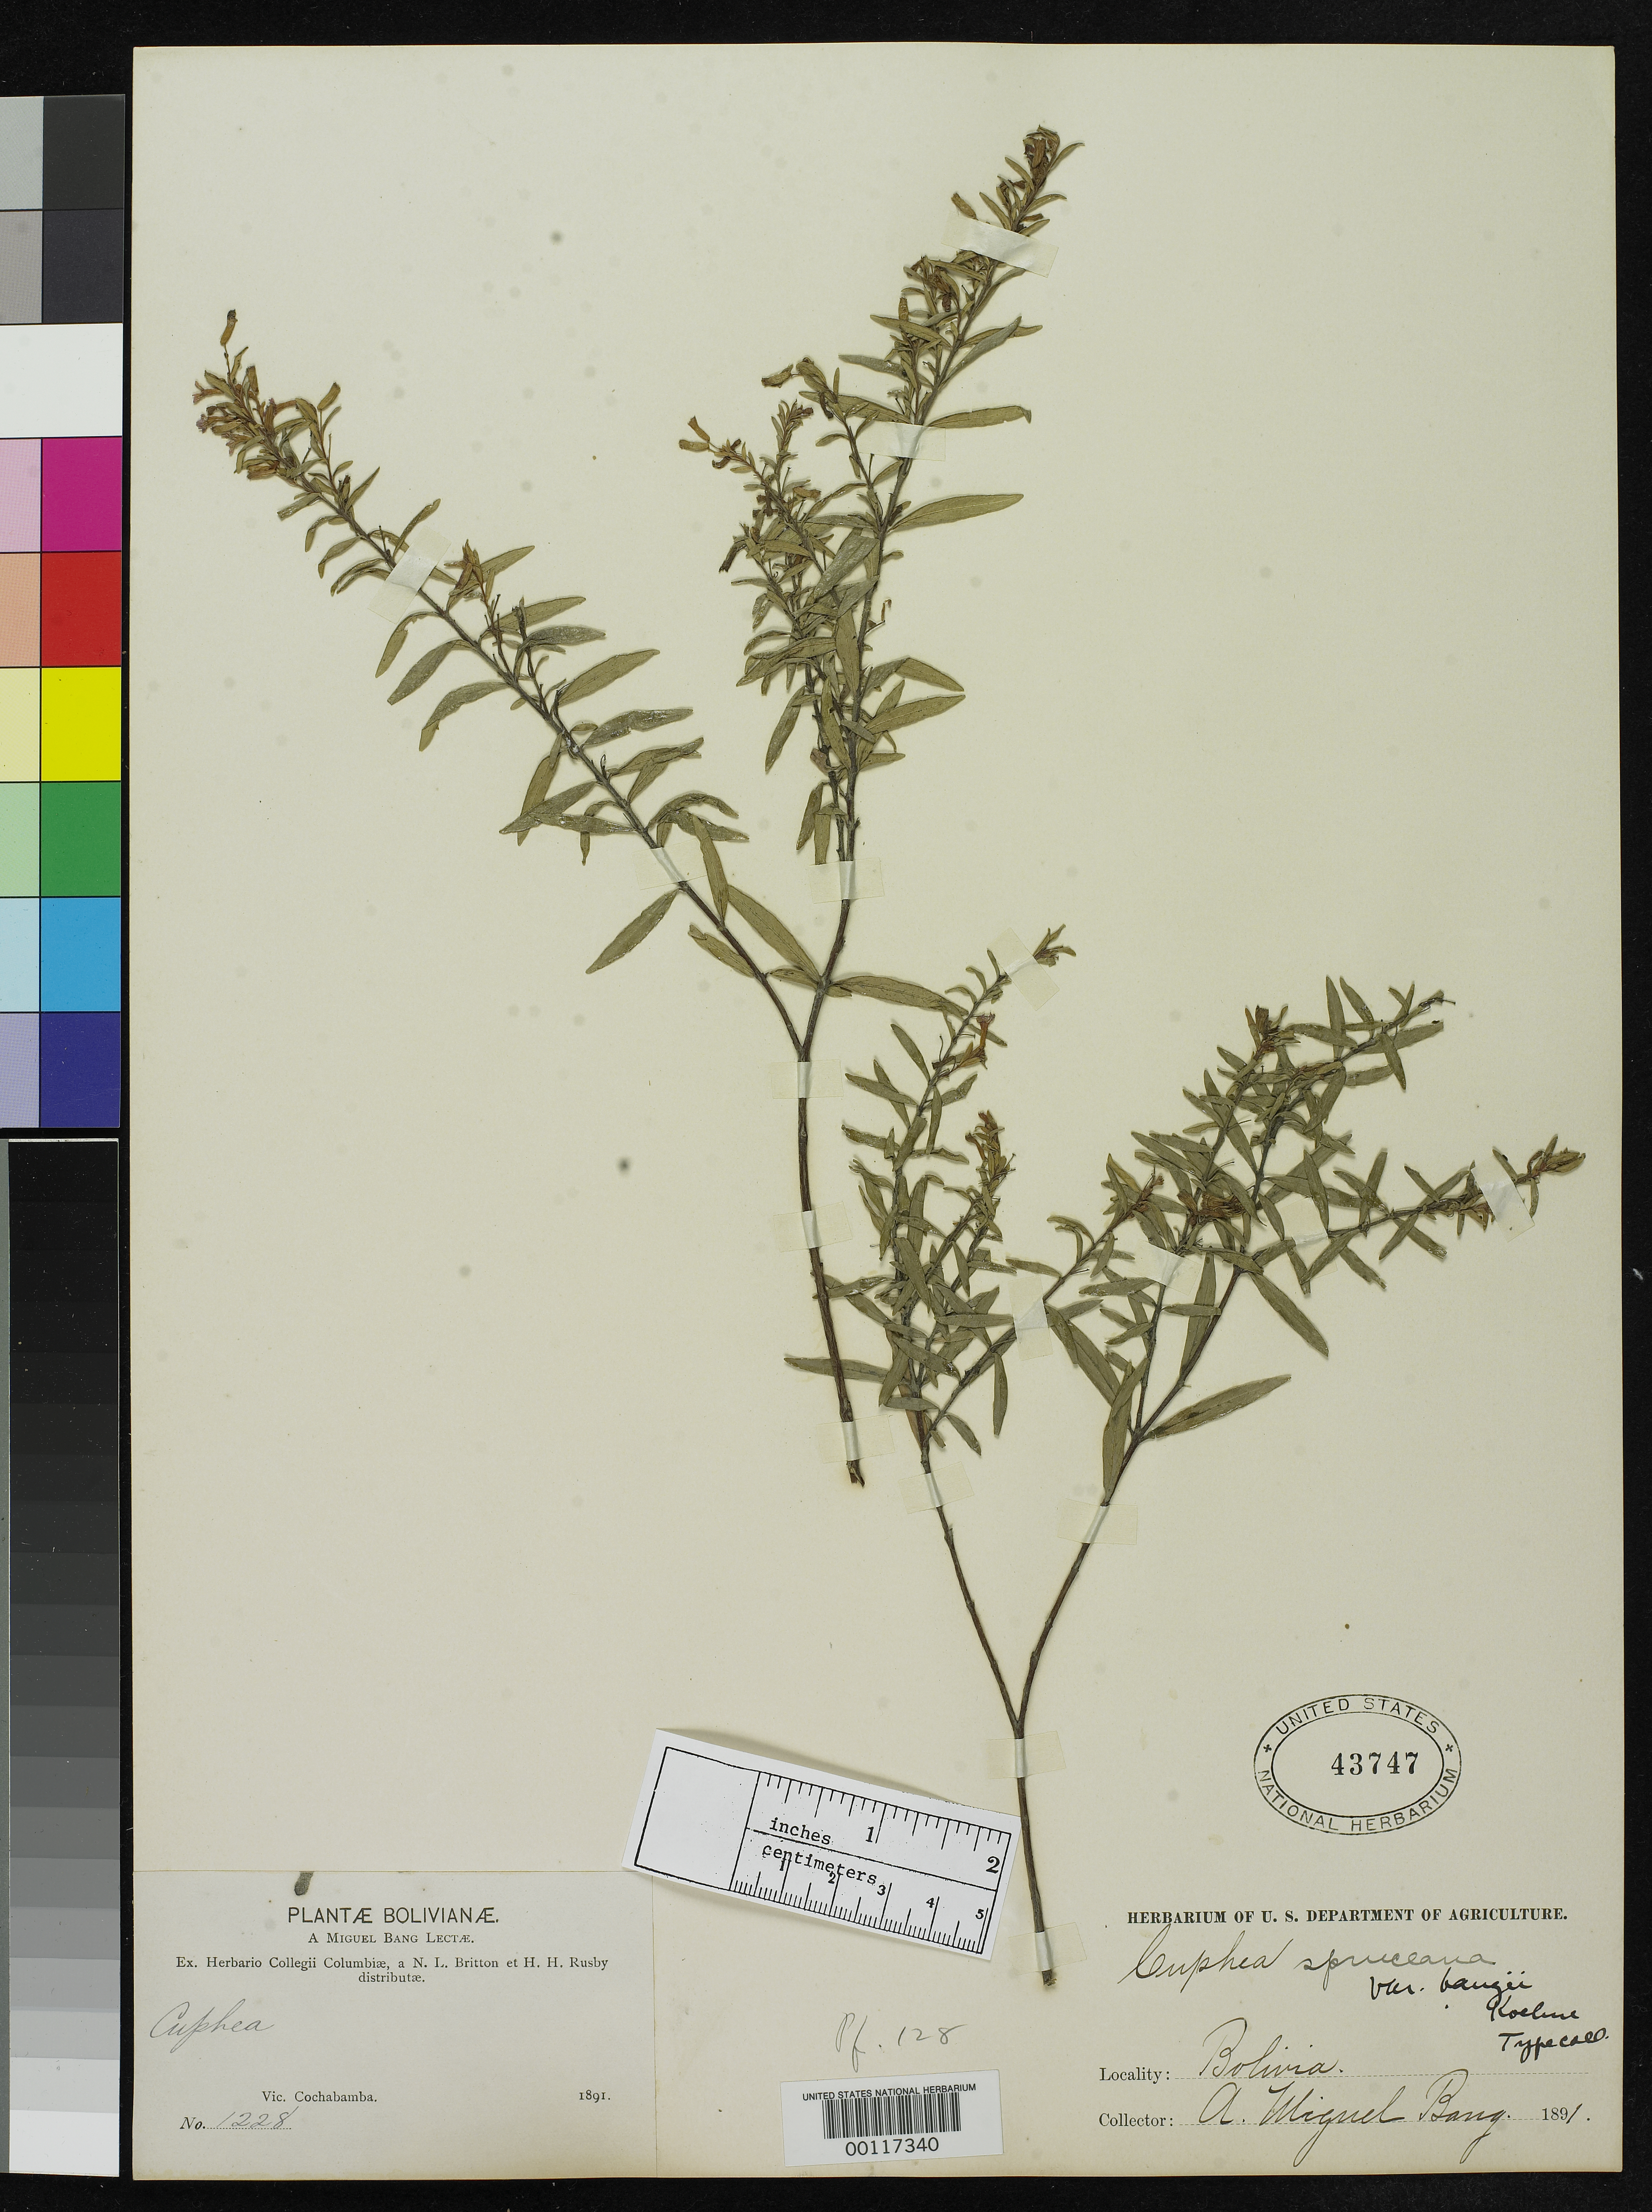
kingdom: Plantae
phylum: Tracheophyta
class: Magnoliopsida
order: Myrtales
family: Lythraceae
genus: Cuphea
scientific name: Cuphea spruceana var. bangii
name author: Koehne in Mart.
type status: Type Collection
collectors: M. Bang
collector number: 1228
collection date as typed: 1891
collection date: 1891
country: Bolivia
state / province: Cochabamba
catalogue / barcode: US 43747